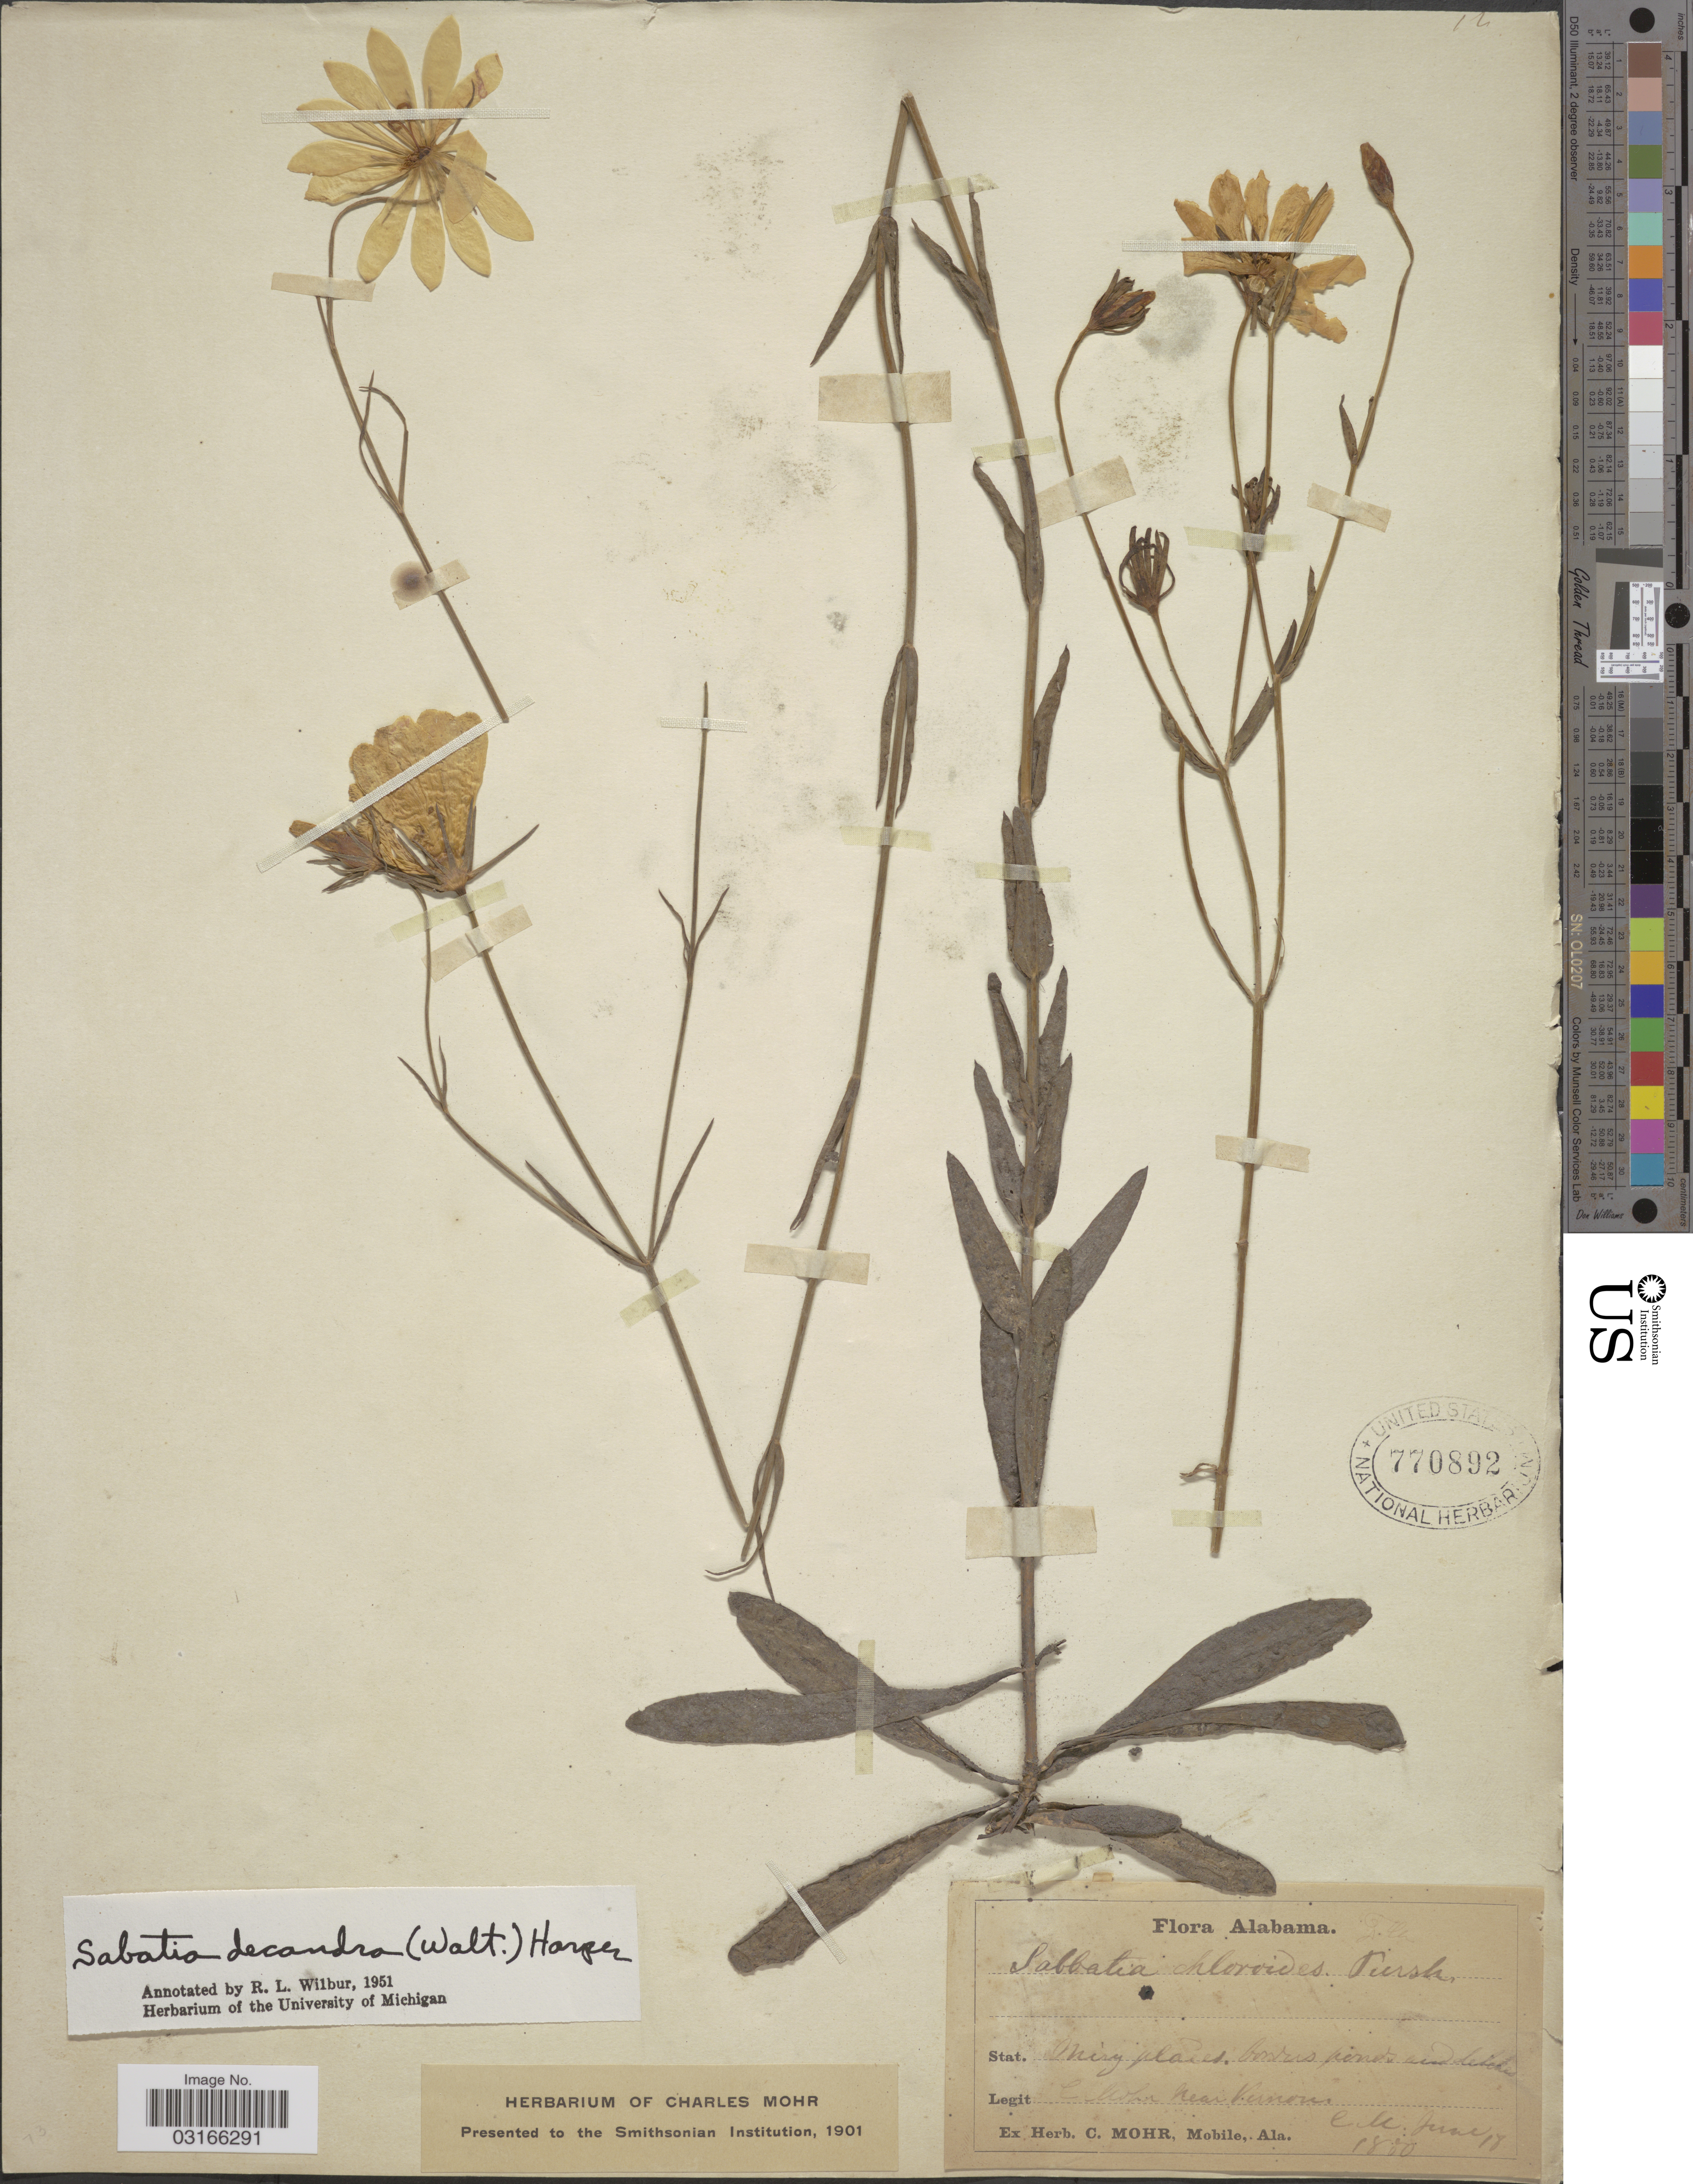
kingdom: Plantae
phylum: Tracheophyta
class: Magnoliopsida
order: Gentianales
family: Gentianaceae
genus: Sabatia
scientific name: Sabatia decandra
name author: (Walter)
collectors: Mohr, C. T. (herbarium)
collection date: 1880-06-18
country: United States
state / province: Florida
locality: Fla. Near Vernon.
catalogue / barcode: US 770892